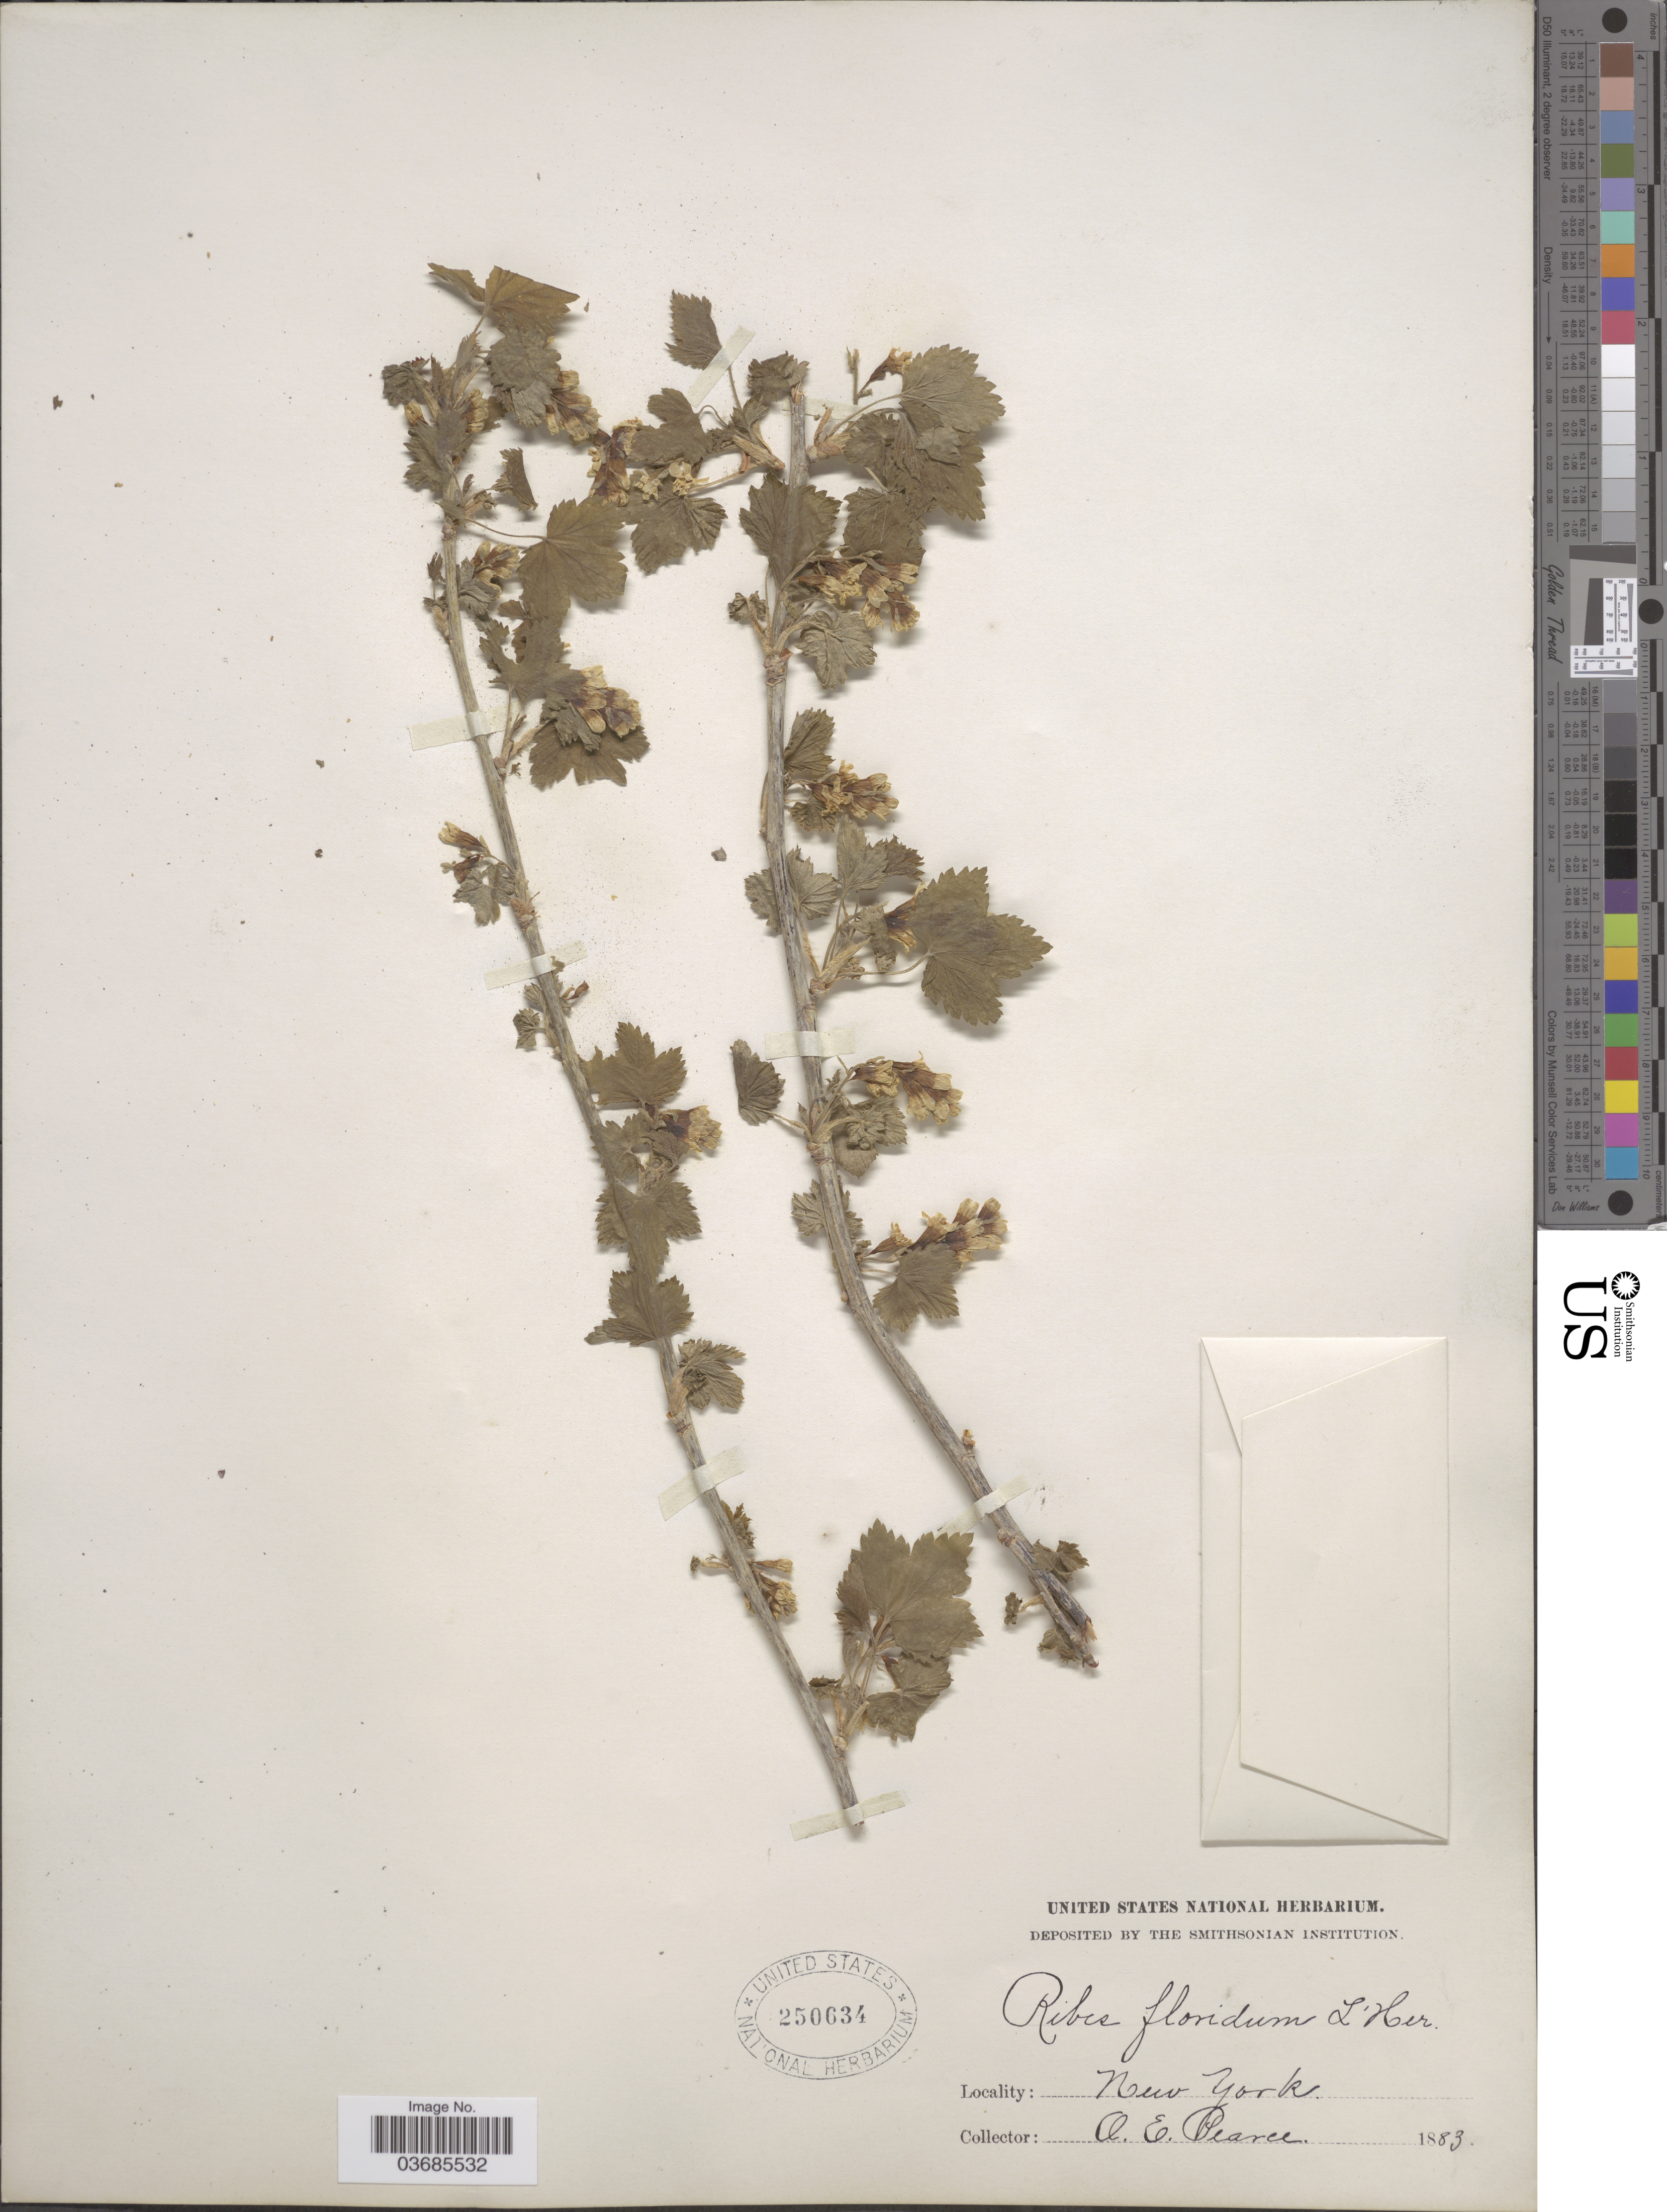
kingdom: Plantae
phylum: Tracheophyta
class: Magnoliopsida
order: Saxifragales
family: Grossulariaceae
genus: Ribes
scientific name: Ribes americanum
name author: Mill.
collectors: O. E. Pearce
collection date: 1883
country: United States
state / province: New York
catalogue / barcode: US 250634